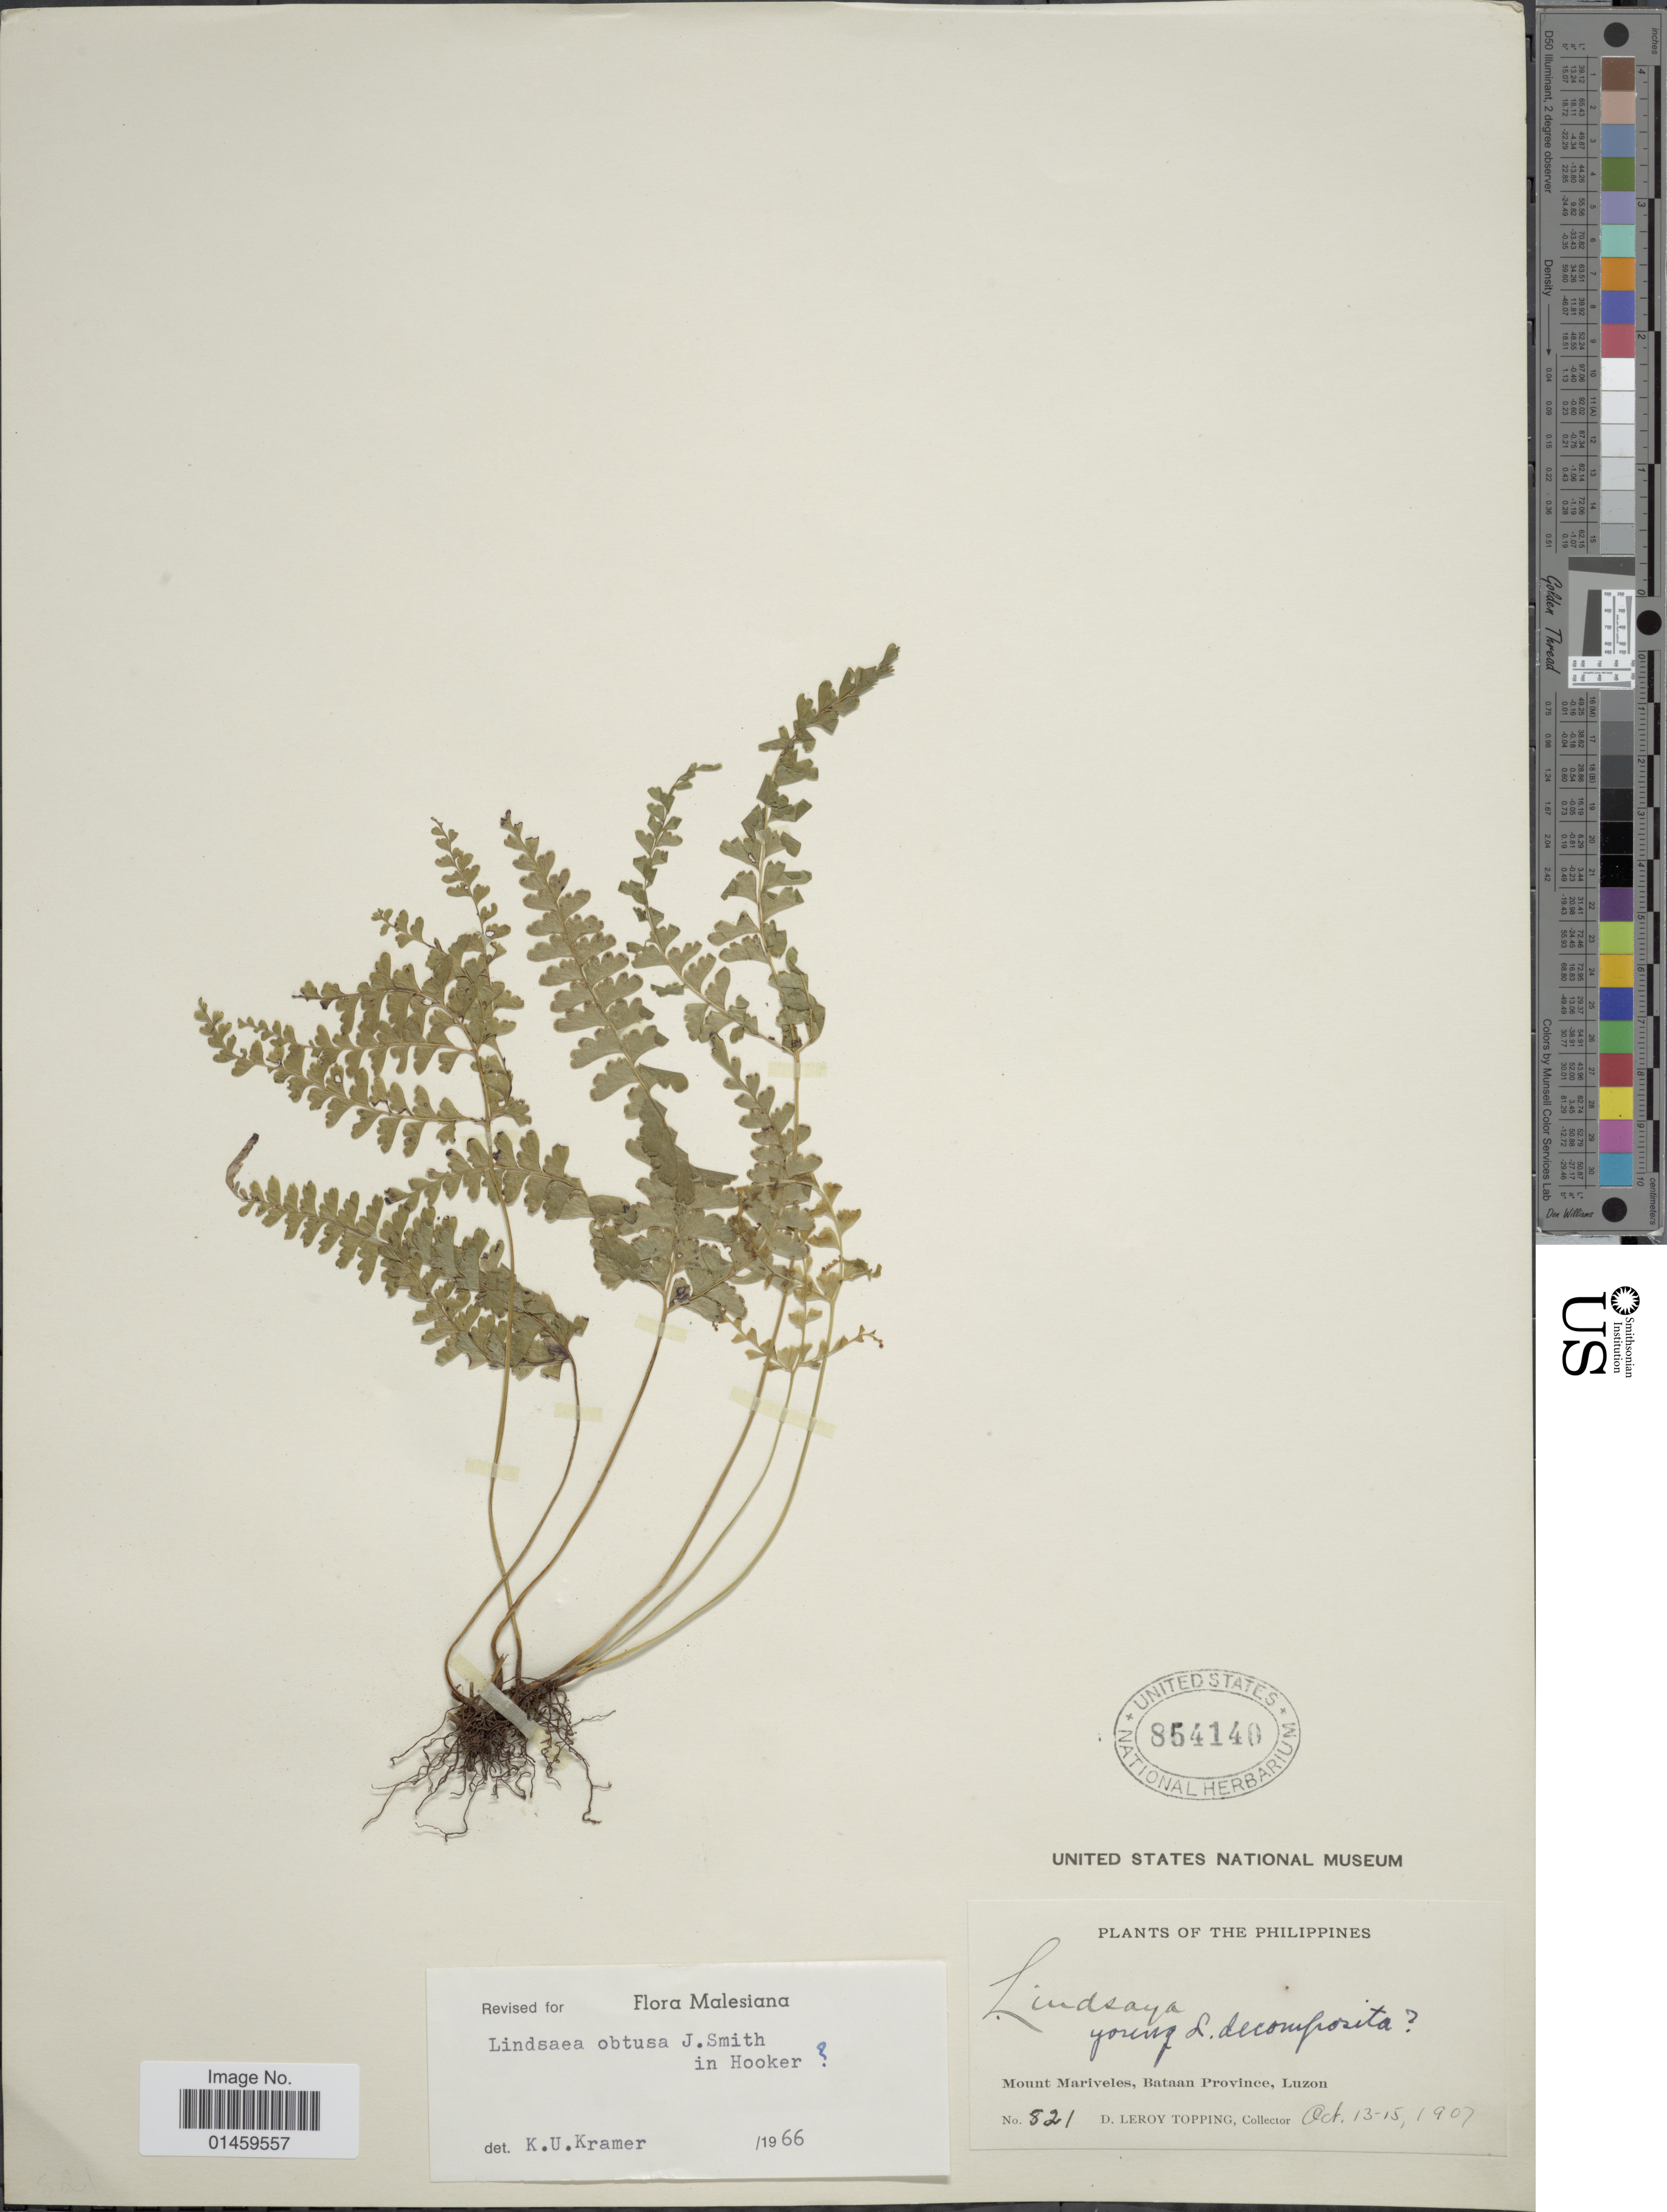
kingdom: Plantae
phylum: Tracheophyta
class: Polypodiopsida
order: Polypodiales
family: Lindsaeaceae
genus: Lindsaea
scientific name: Lindsaea obtusa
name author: J. Sm. ex Hook.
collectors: D. L. Topping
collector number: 821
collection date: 1907-10-13/1907-10-15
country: Philippines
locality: Mount Mariveles, Bataan Province, Luzon.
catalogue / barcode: US 854140